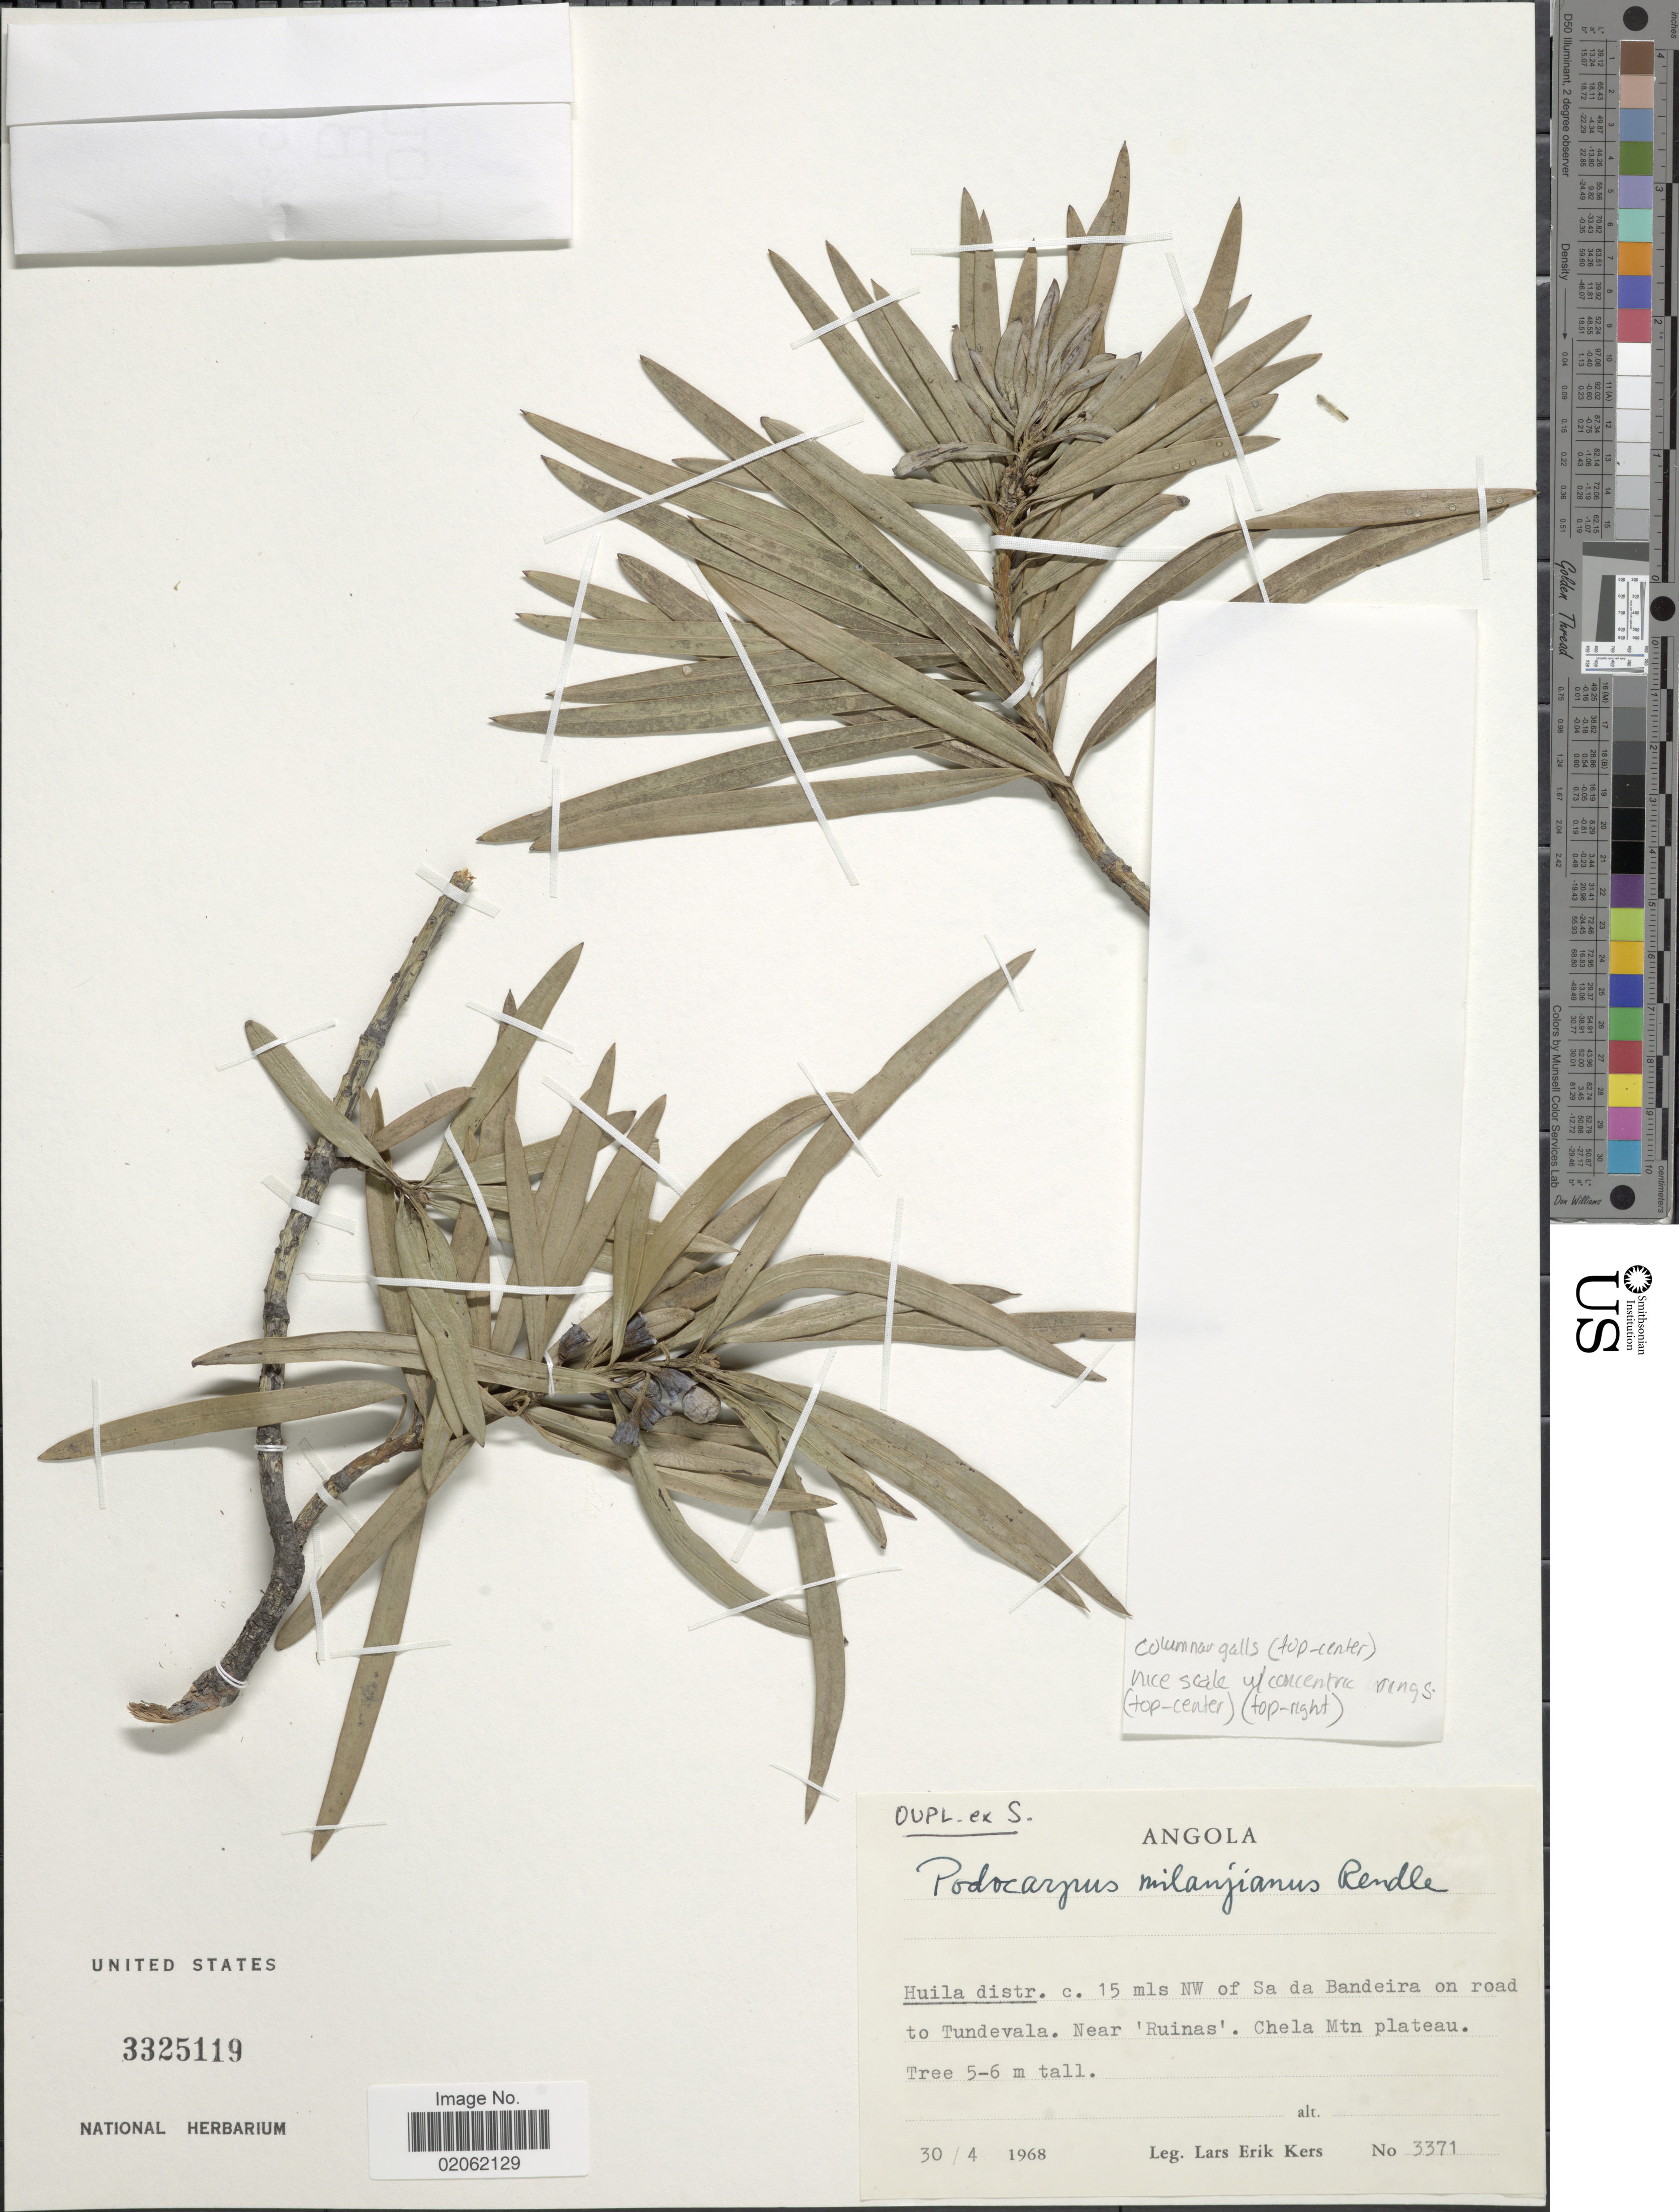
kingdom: Plantae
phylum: Tracheophyta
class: Pinopsida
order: Pinales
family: Podocarpaceae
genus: Podocarpus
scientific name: Podocarpus milanjianus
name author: Rendle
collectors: L. E. Kers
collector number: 3371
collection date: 1968-04-30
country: Angola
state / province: Huila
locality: Huila distr. c. 15 mls NW of Sa da Bandeira on road to Tundevala. Near 'Ruinas'. Chela Mtn plateau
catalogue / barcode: US 3325119